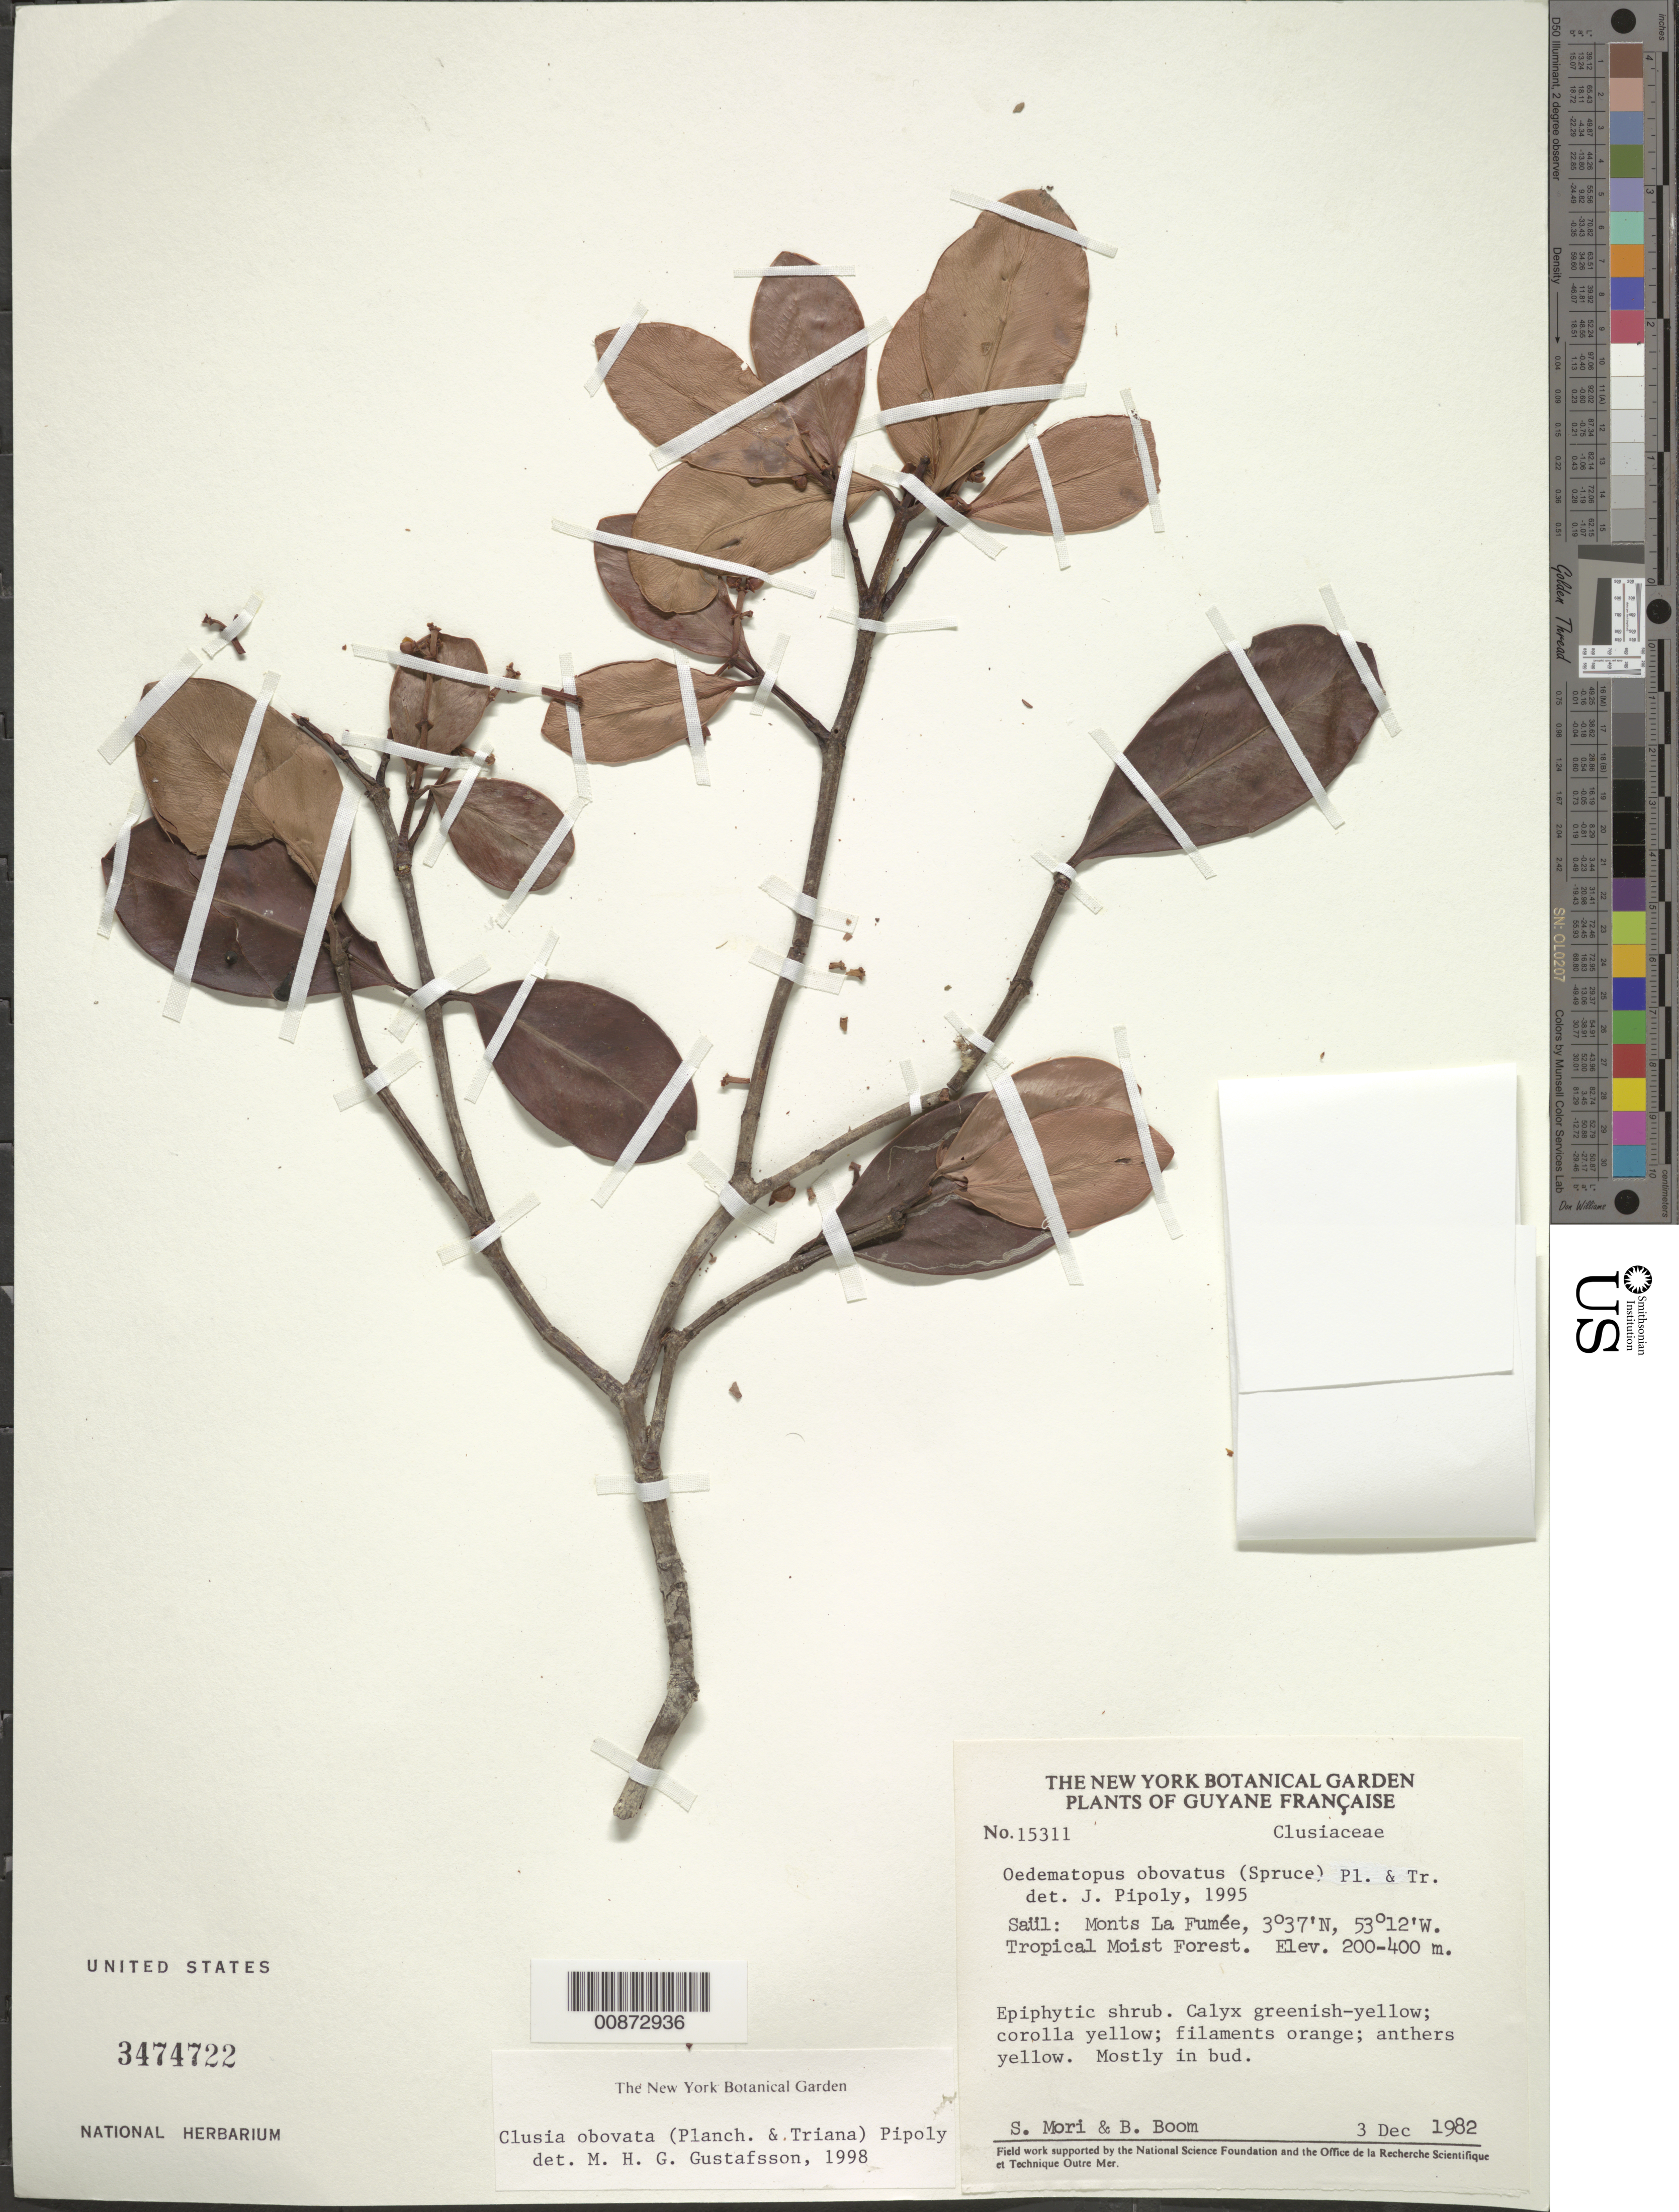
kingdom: Plantae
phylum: Tracheophyta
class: Magnoliopsida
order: Malpighiales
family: Clusiaceae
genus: Clusia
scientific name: Clusia obovata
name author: (Spruce ex Planch. & Triana) Pipoly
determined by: Gustafsson, M. H. G.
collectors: S. Mori & B. M. Boom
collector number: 15311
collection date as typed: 3-Dec-82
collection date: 1982-12-03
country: French Guiana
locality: Saül, Monts La Fumée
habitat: Tropical moist forest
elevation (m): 200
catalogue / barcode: US 3474722